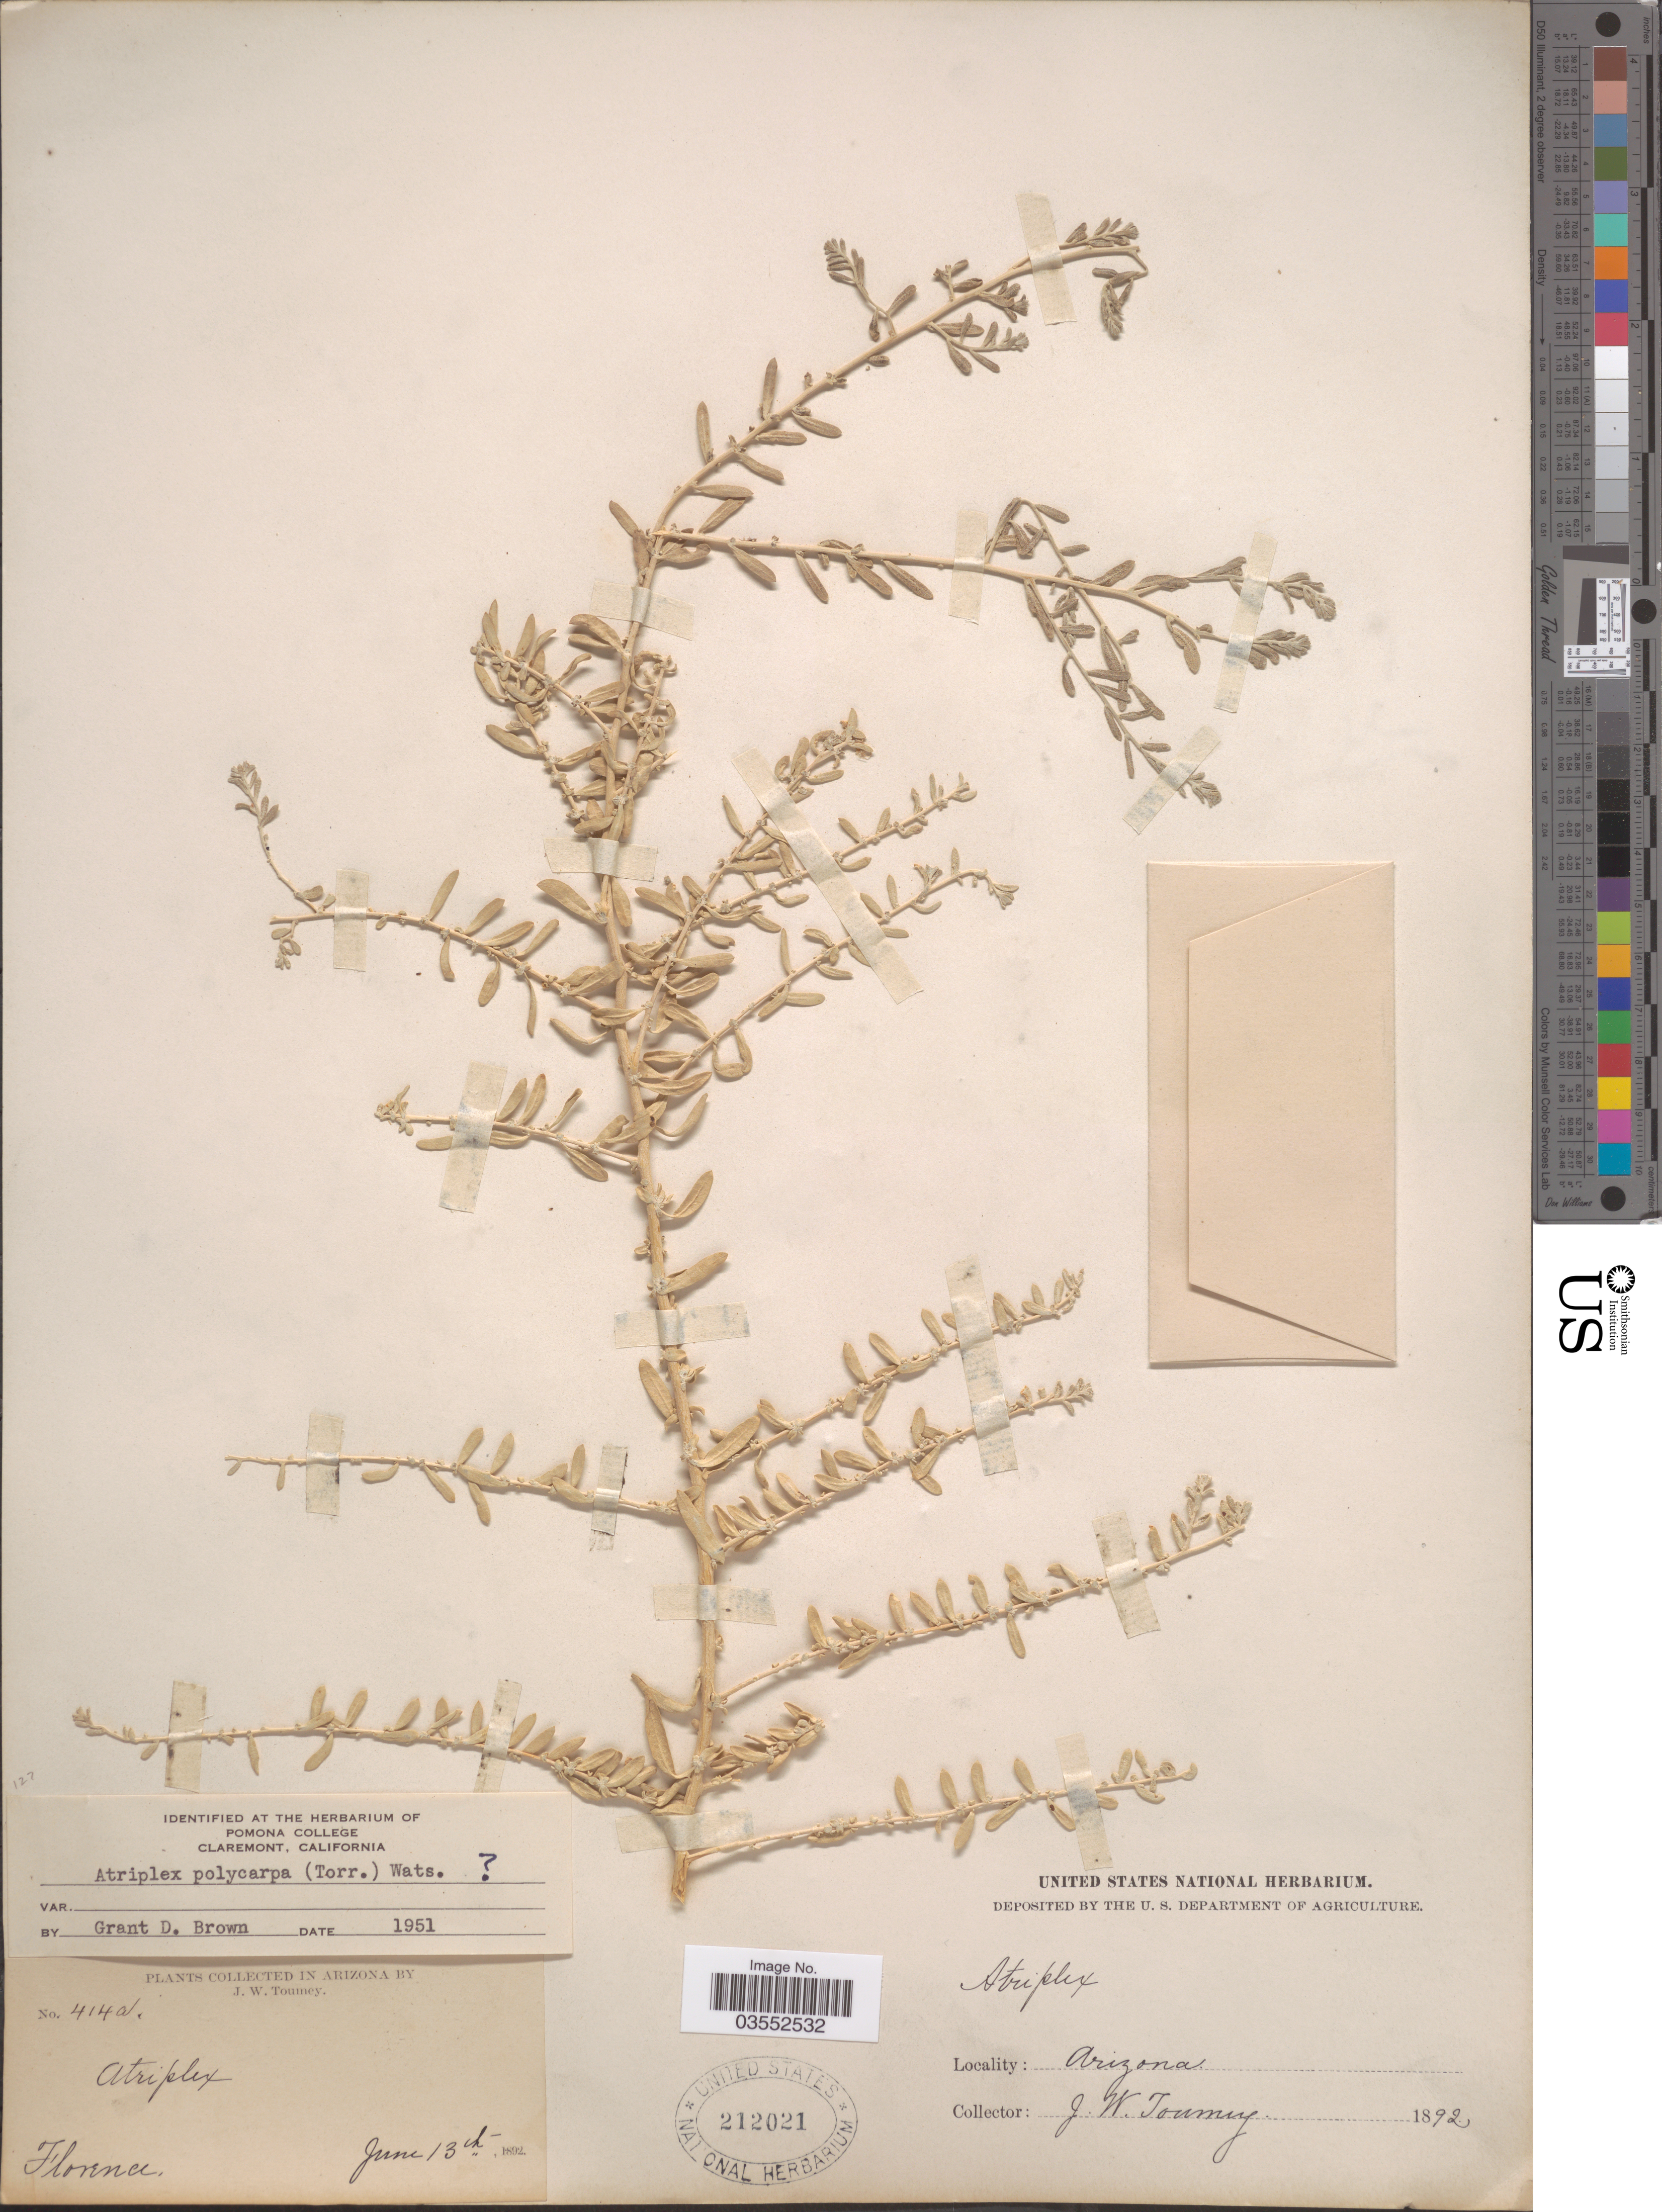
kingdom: Plantae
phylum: Tracheophyta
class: Magnoliopsida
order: Caryophyllales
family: Amaranthaceae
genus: Atriplex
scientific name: Atriplex polycarpa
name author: (Torr.) S. Watson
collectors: J. W. Toumey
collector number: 414a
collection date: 1892-06-13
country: United States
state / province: Arizona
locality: Florence.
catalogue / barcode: US 212021